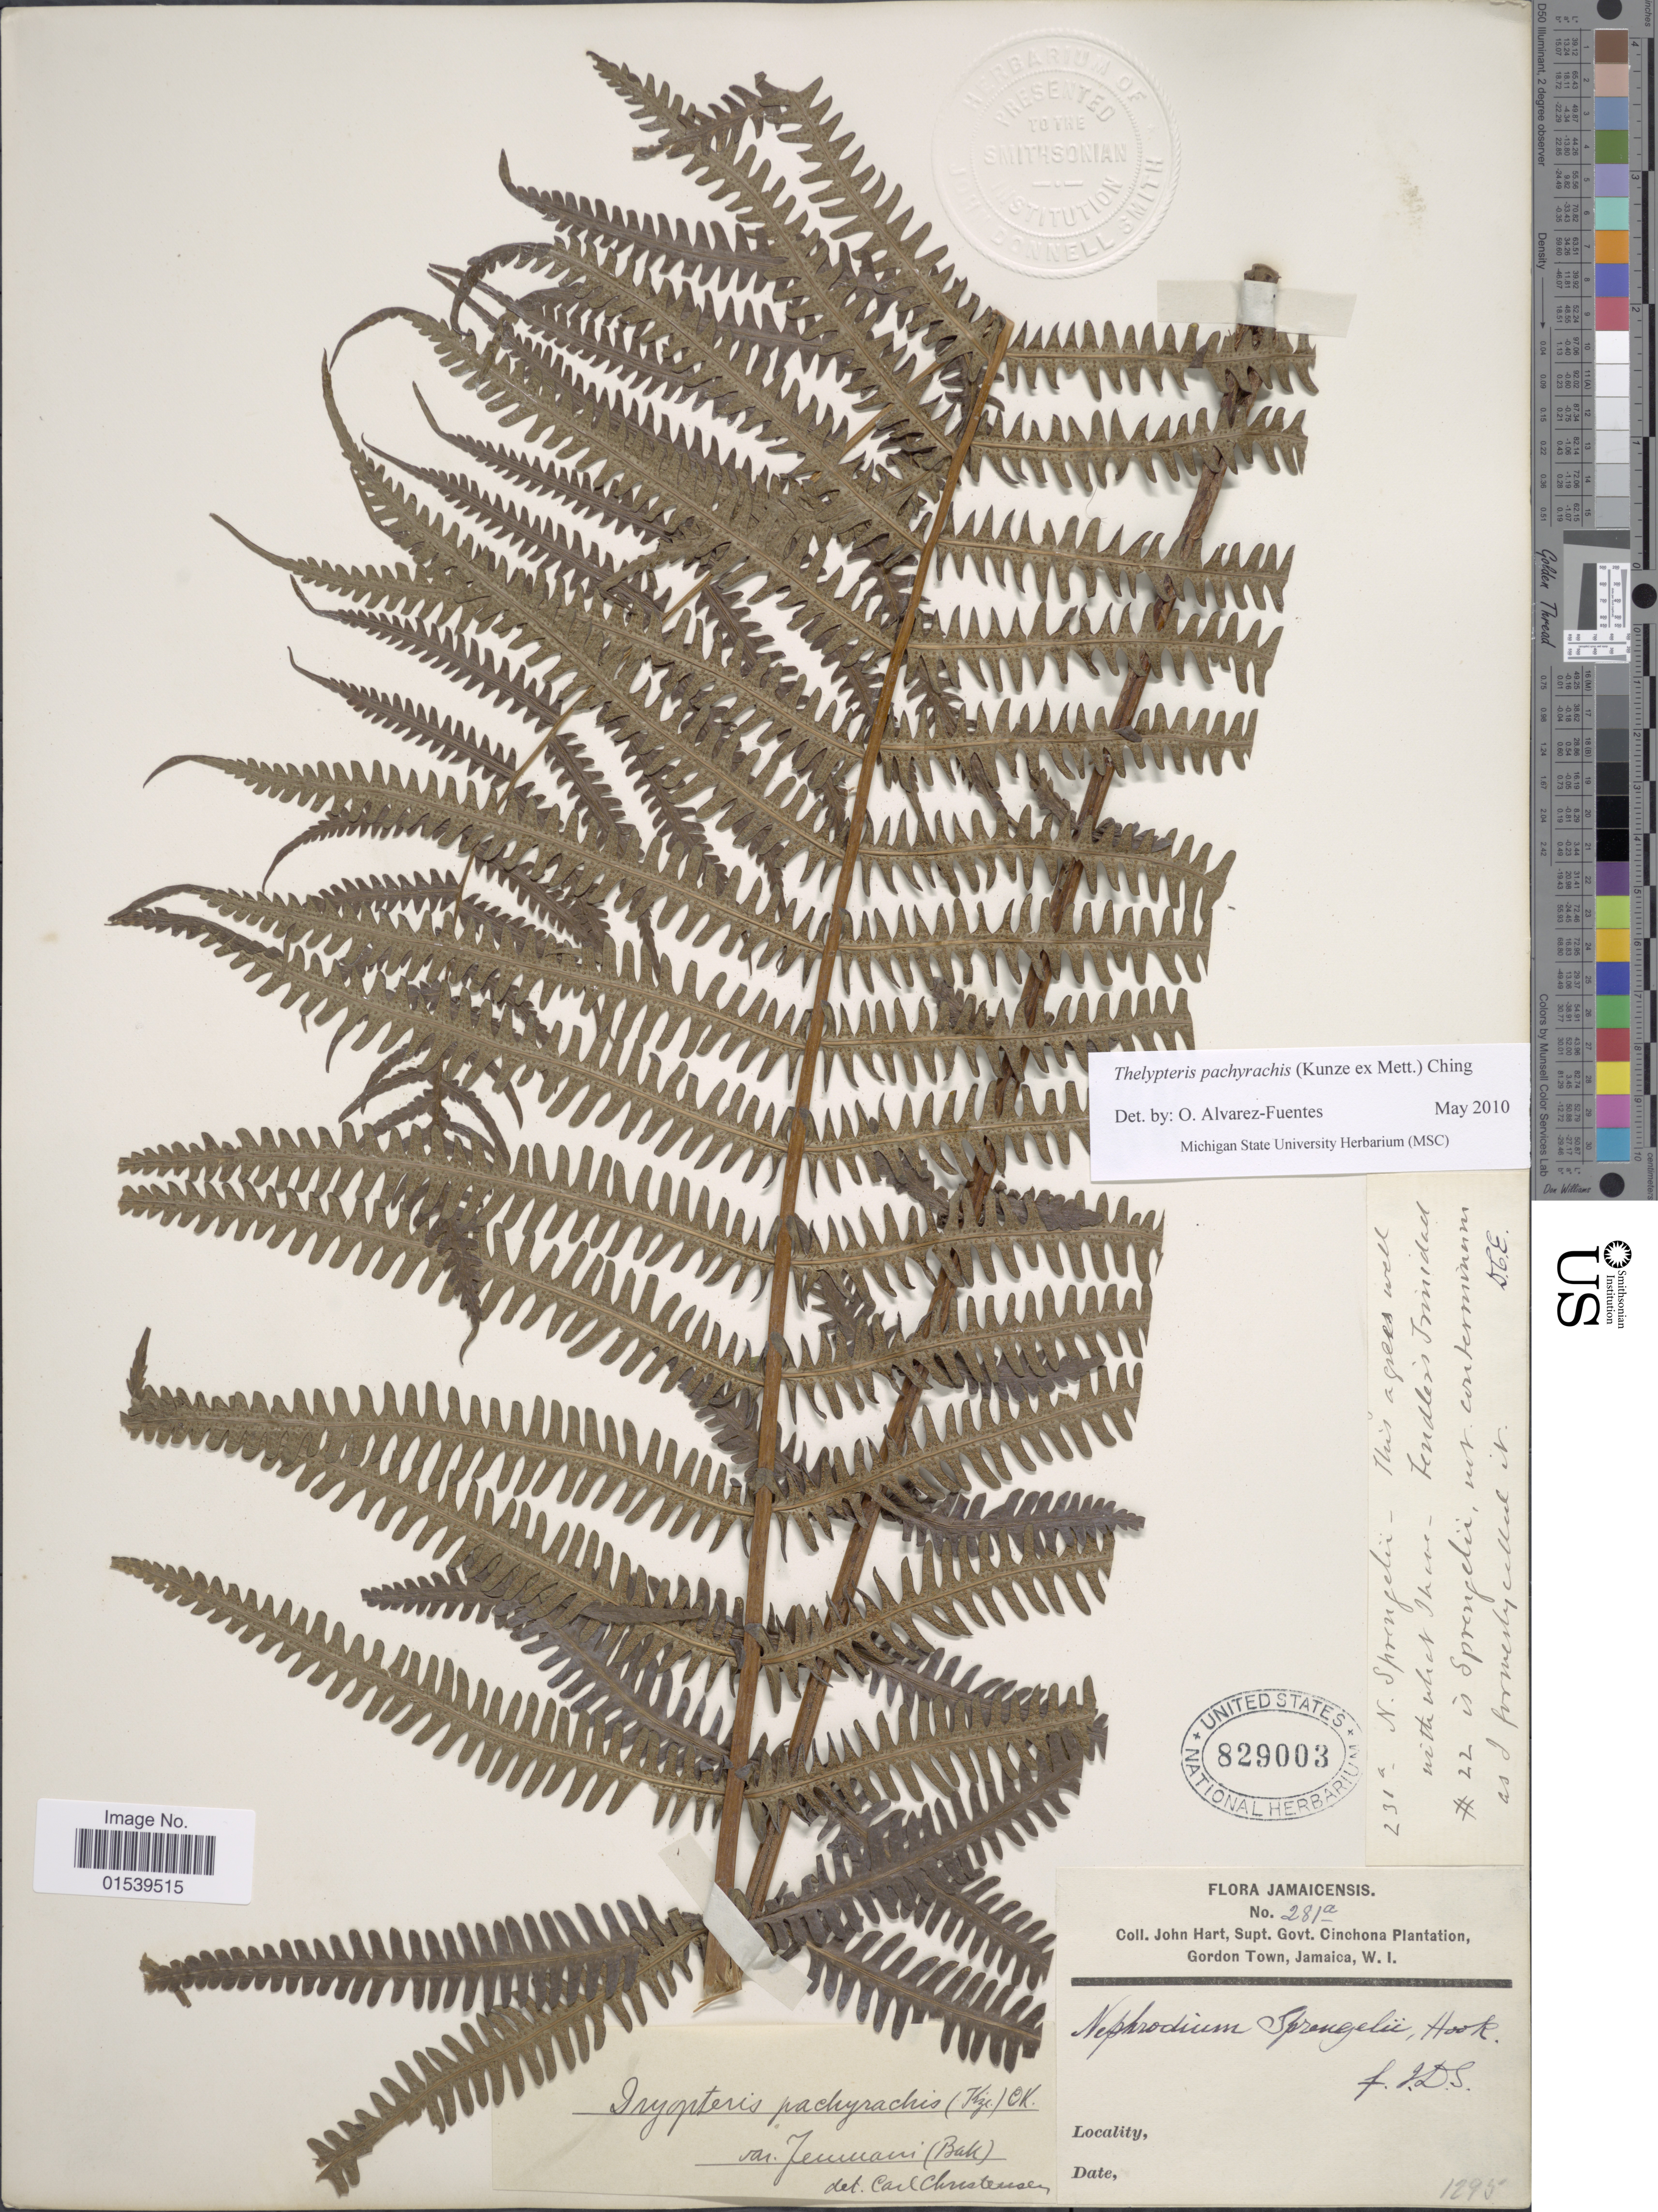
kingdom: Plantae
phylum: Tracheophyta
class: Polypodiopsida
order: Polypodiales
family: Thelypteridaceae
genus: Amauropelta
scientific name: Amauropelta pachyrachis (Kunze) comb. nov., ined 2015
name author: (Kunze)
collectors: J. H. Hart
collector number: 281a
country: Jamaica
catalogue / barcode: US 829003